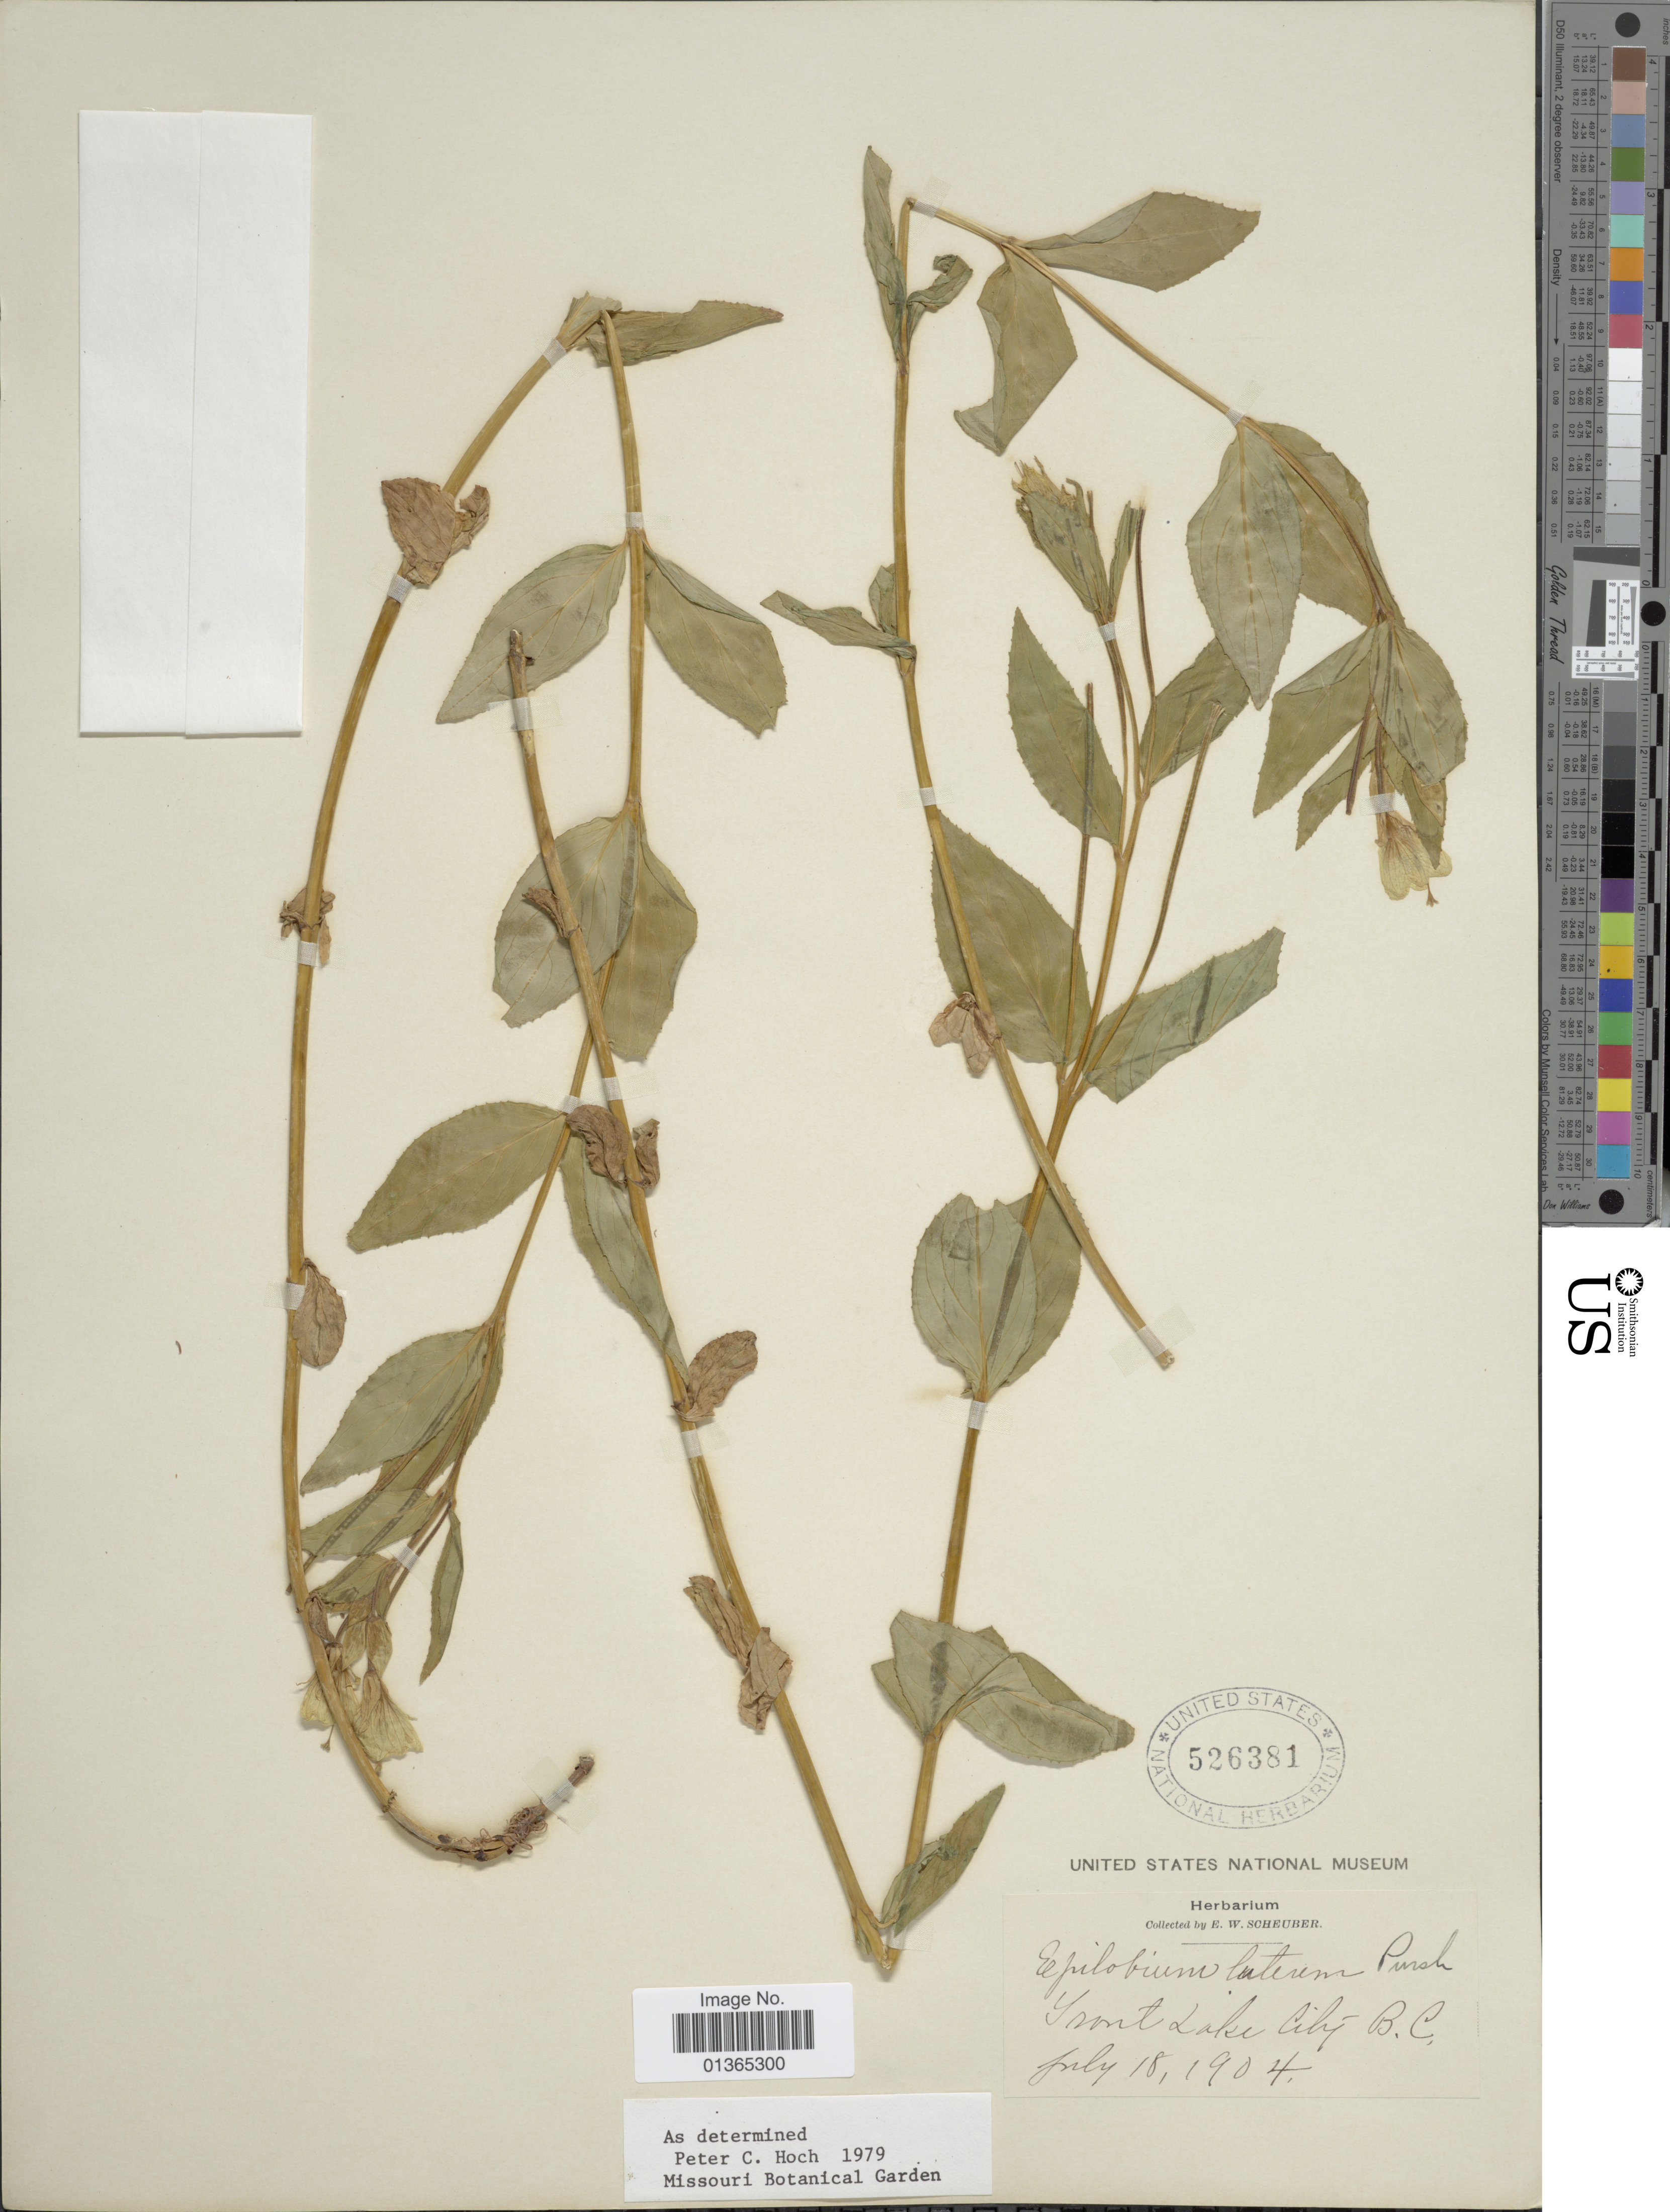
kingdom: Plantae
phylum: Tracheophyta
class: Magnoliopsida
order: Myrtales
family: Onagraceae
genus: Epilobium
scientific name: Epilobium luteum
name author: Pursh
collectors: E. Scheuber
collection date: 1904-07-18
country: Canada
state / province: British Columbia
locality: Trout Lake City.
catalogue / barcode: US 526381